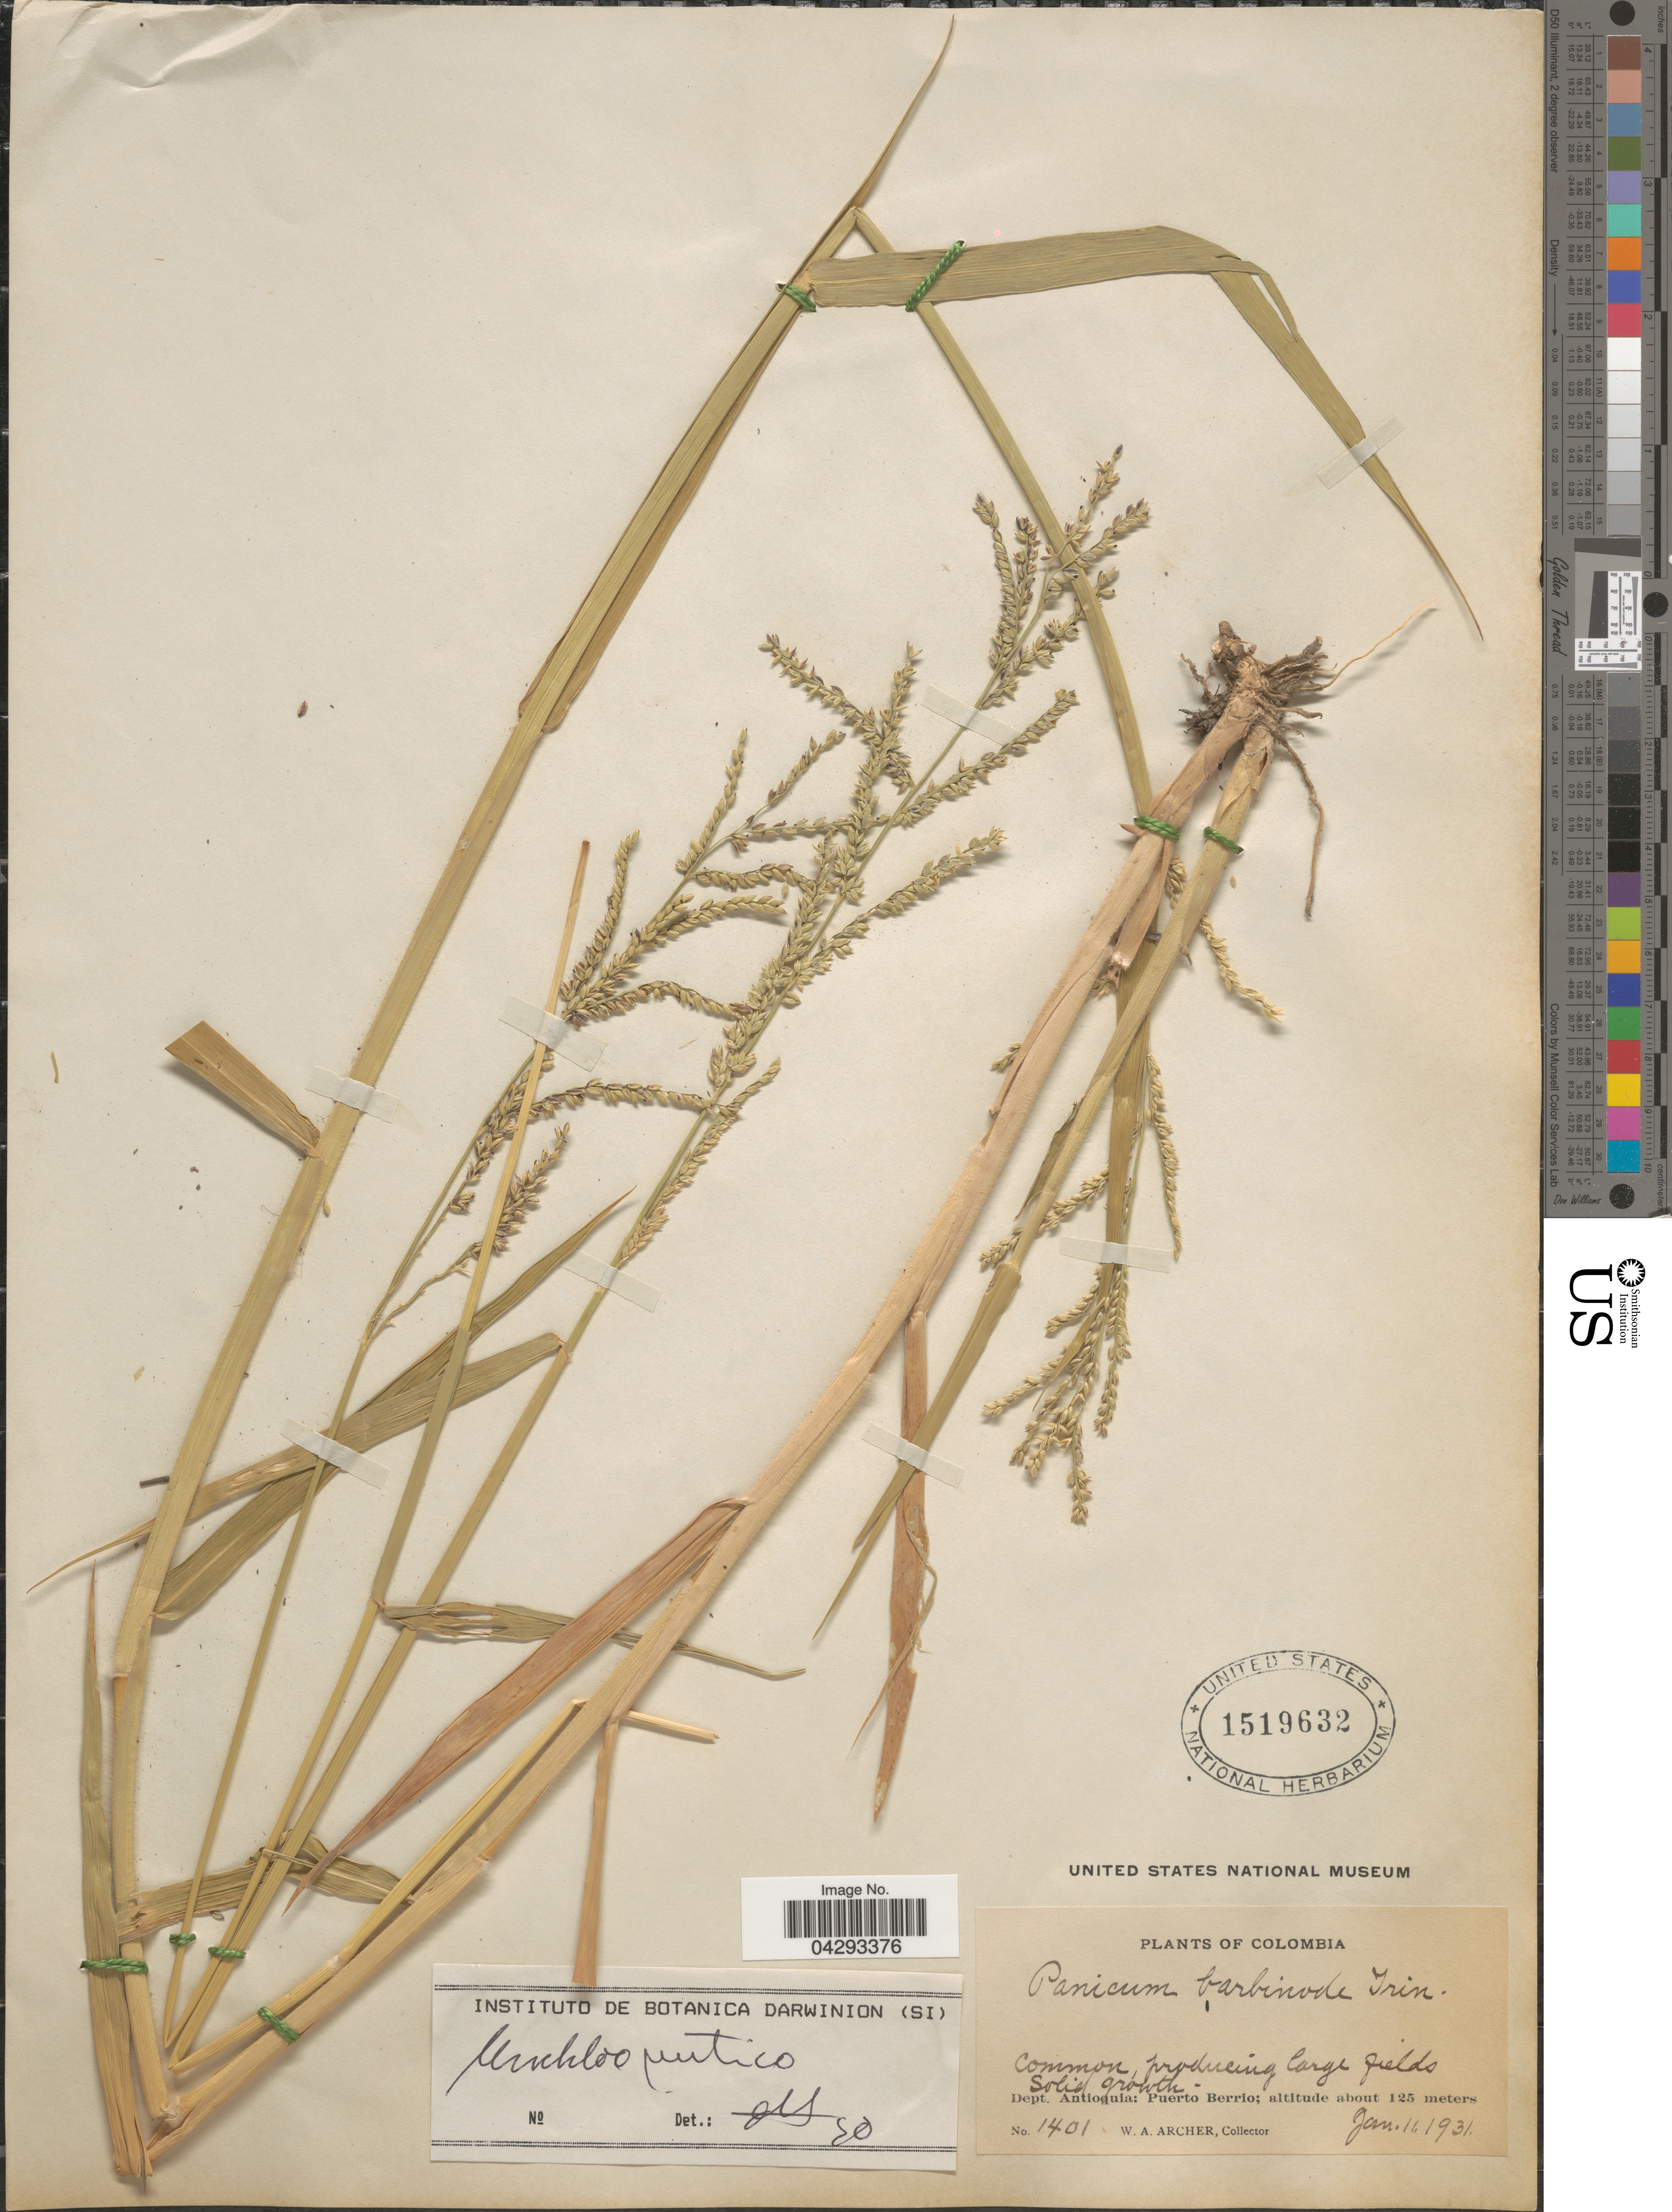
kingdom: Plantae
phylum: Tracheophyta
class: Liliopsida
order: Poales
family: Poaceae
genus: Urochloa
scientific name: Urochloa mutica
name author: (Forssk.) T.Q. Nguyen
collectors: W. Archer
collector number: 1401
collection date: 1931-01-11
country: Colombia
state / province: Antioquia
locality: Puerto Berrio.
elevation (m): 125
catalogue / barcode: US 1519632